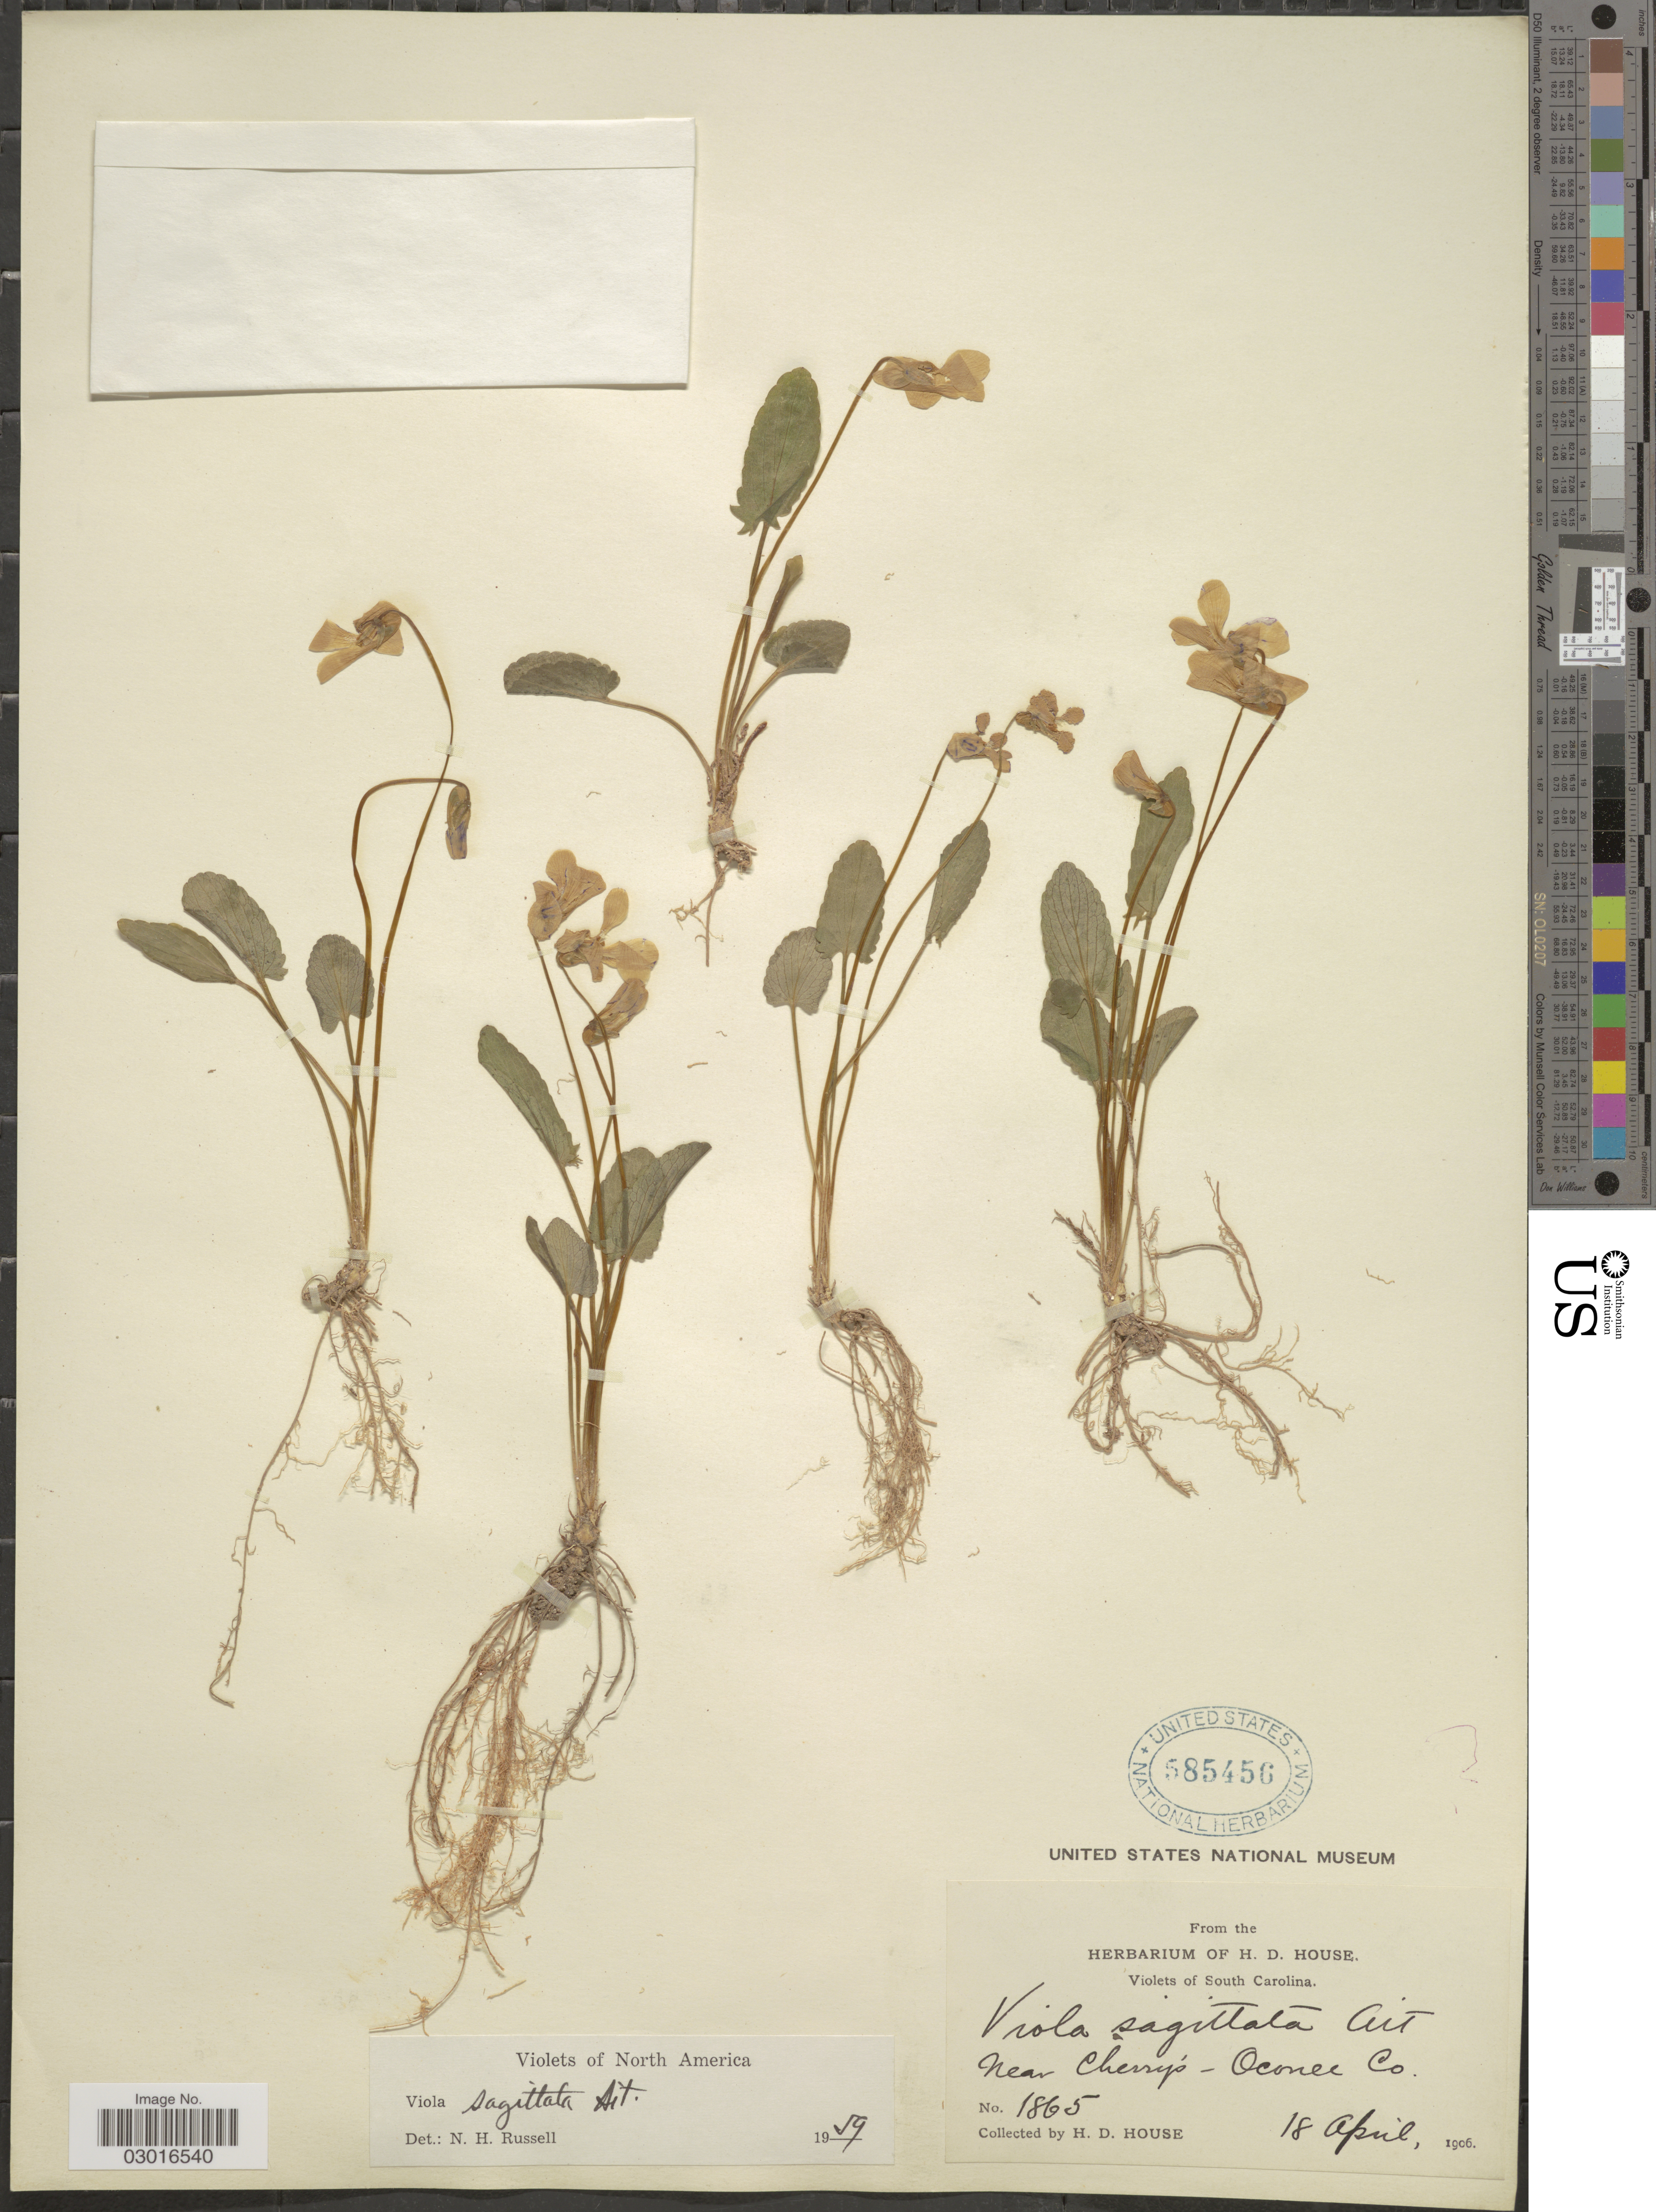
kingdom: Plantae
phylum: Tracheophyta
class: Magnoliopsida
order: Malpighiales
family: Violaceae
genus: Viola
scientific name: Viola sagittata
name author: Aiton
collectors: H. D. House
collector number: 1865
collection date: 1906-04-18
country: United States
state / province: South Carolina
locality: Near Cherry's - Oconee Co.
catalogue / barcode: US 585456